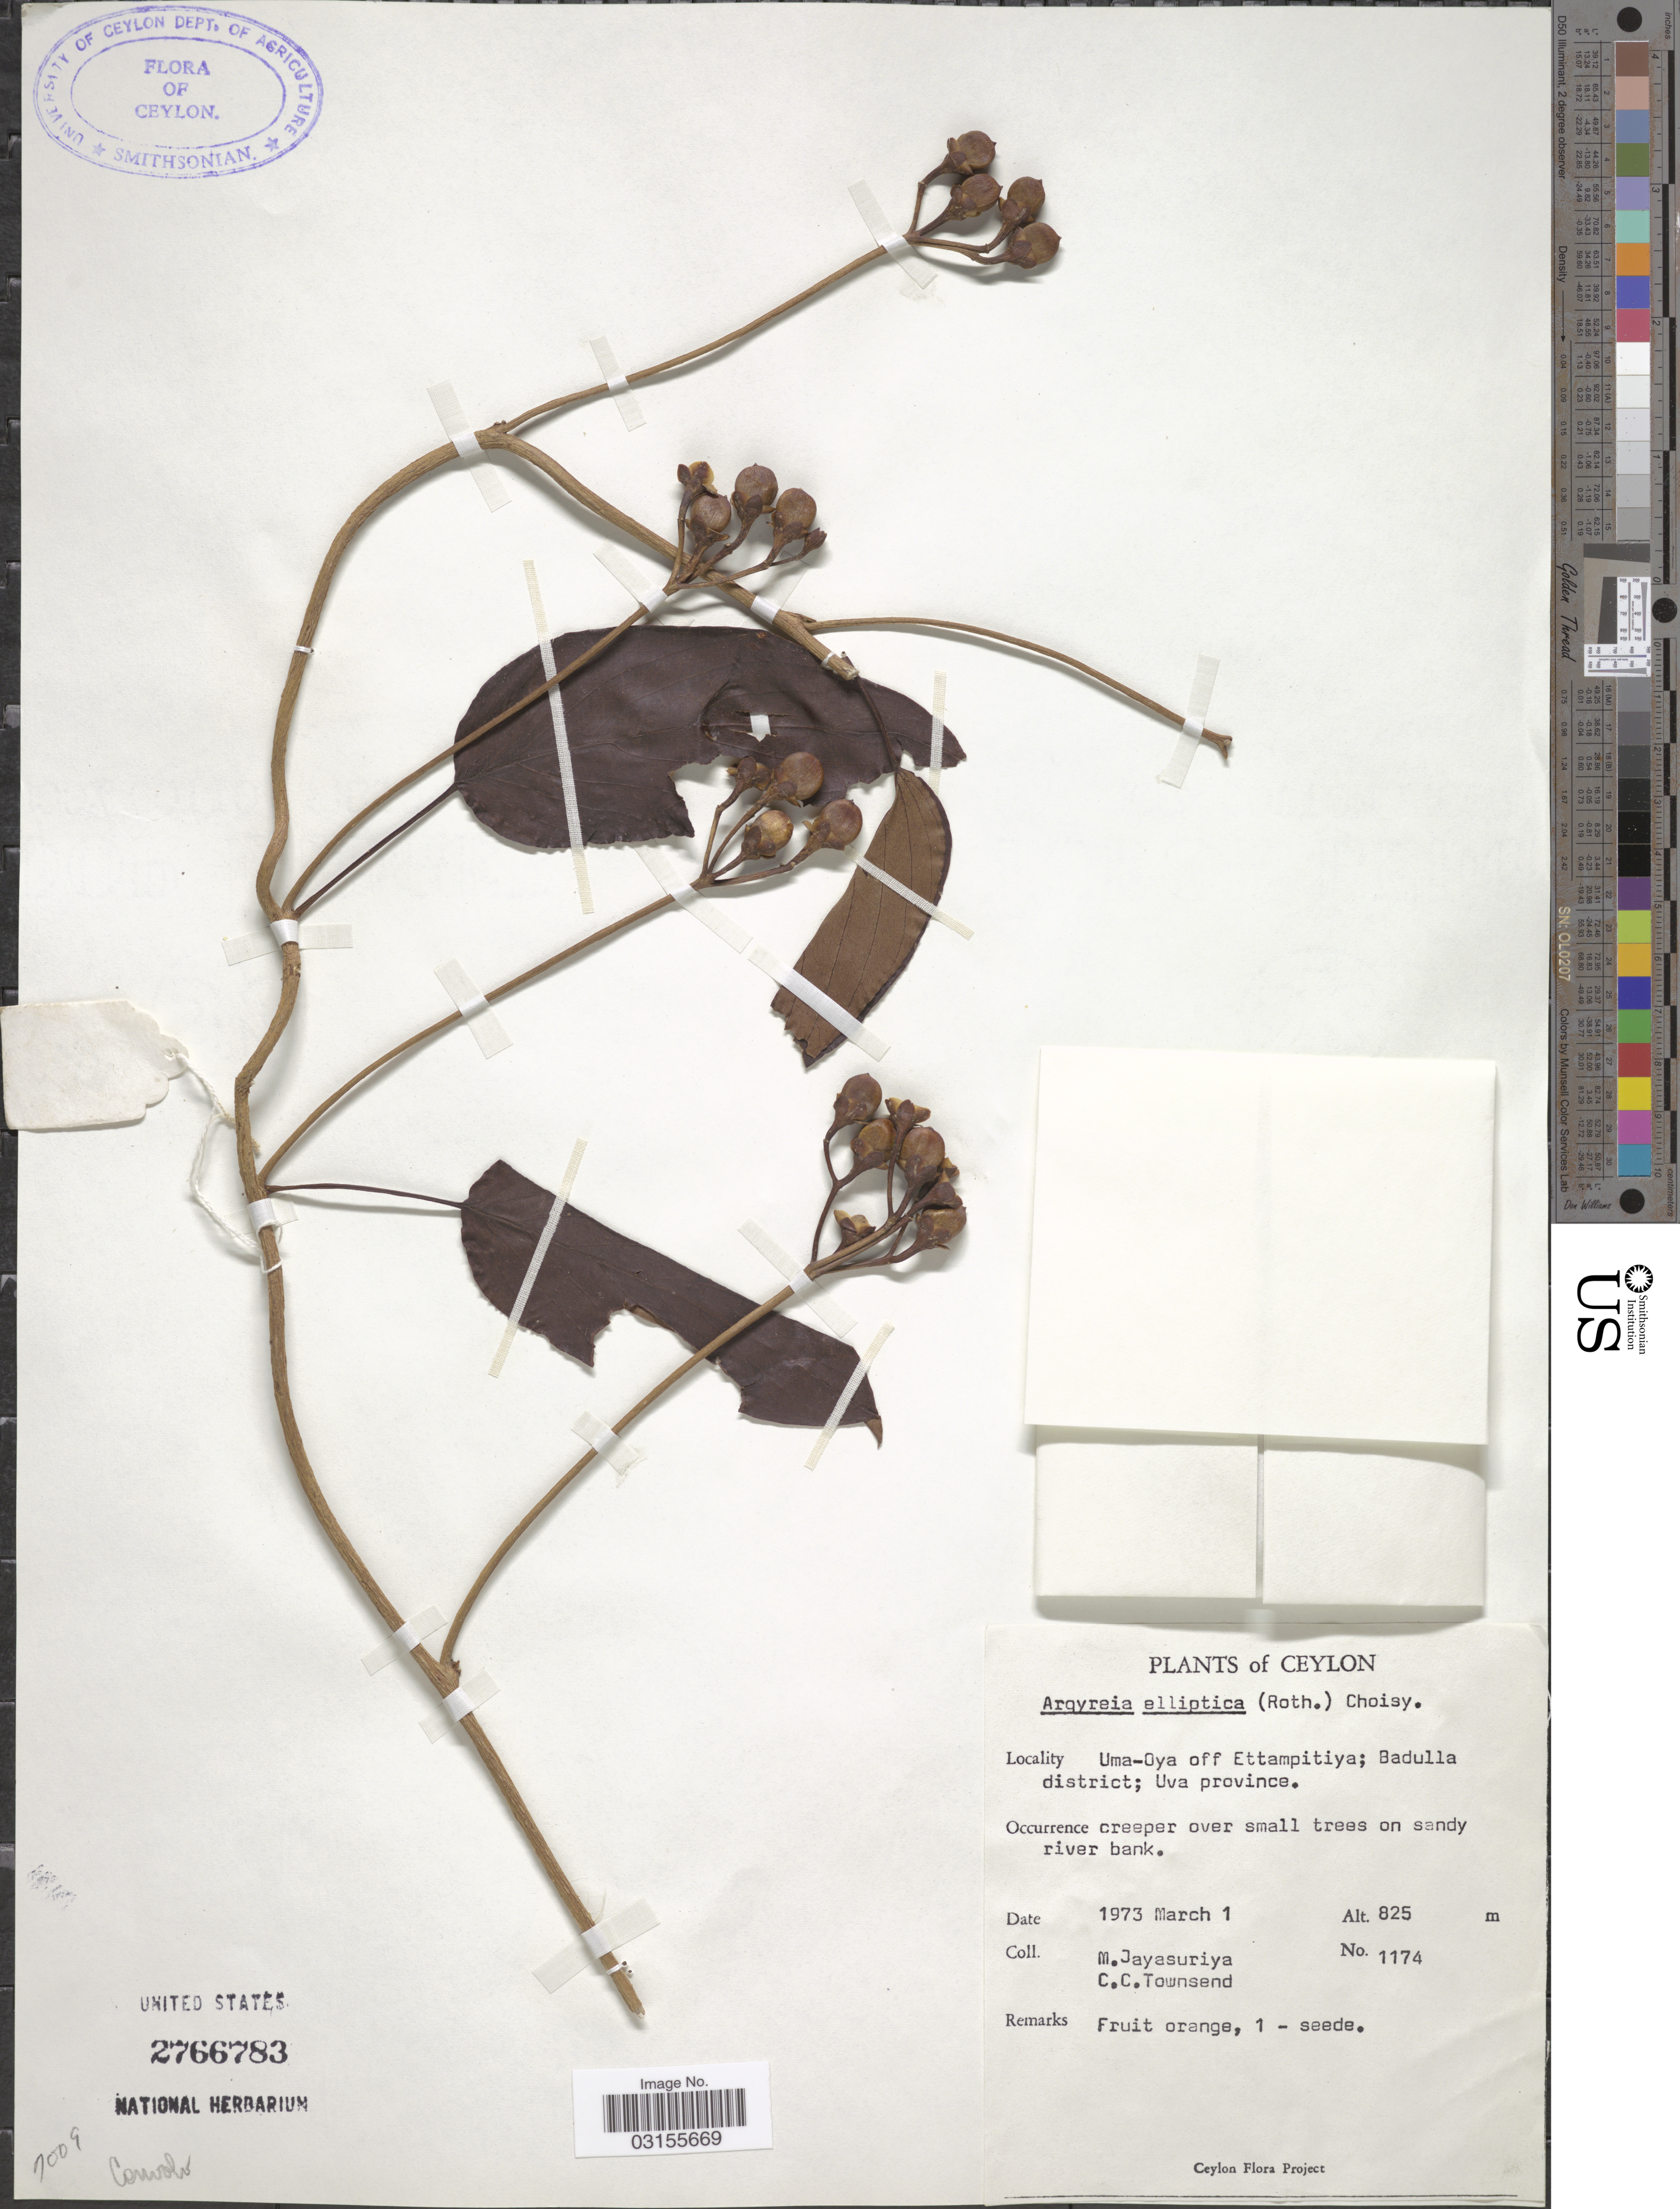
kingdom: Plantae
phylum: Tracheophyta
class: Magnoliopsida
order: Solanales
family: Convolvulaceae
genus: Argyreia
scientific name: Argyreia elliptica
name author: Choisy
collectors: M. Jayasuriya & C. C. Townsend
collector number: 1174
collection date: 1973-03-01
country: Sri Lanka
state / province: Uva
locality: Ceylon. Uma-Oya off Ettampitiya; Badulla district.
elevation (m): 825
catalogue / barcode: US 2766783